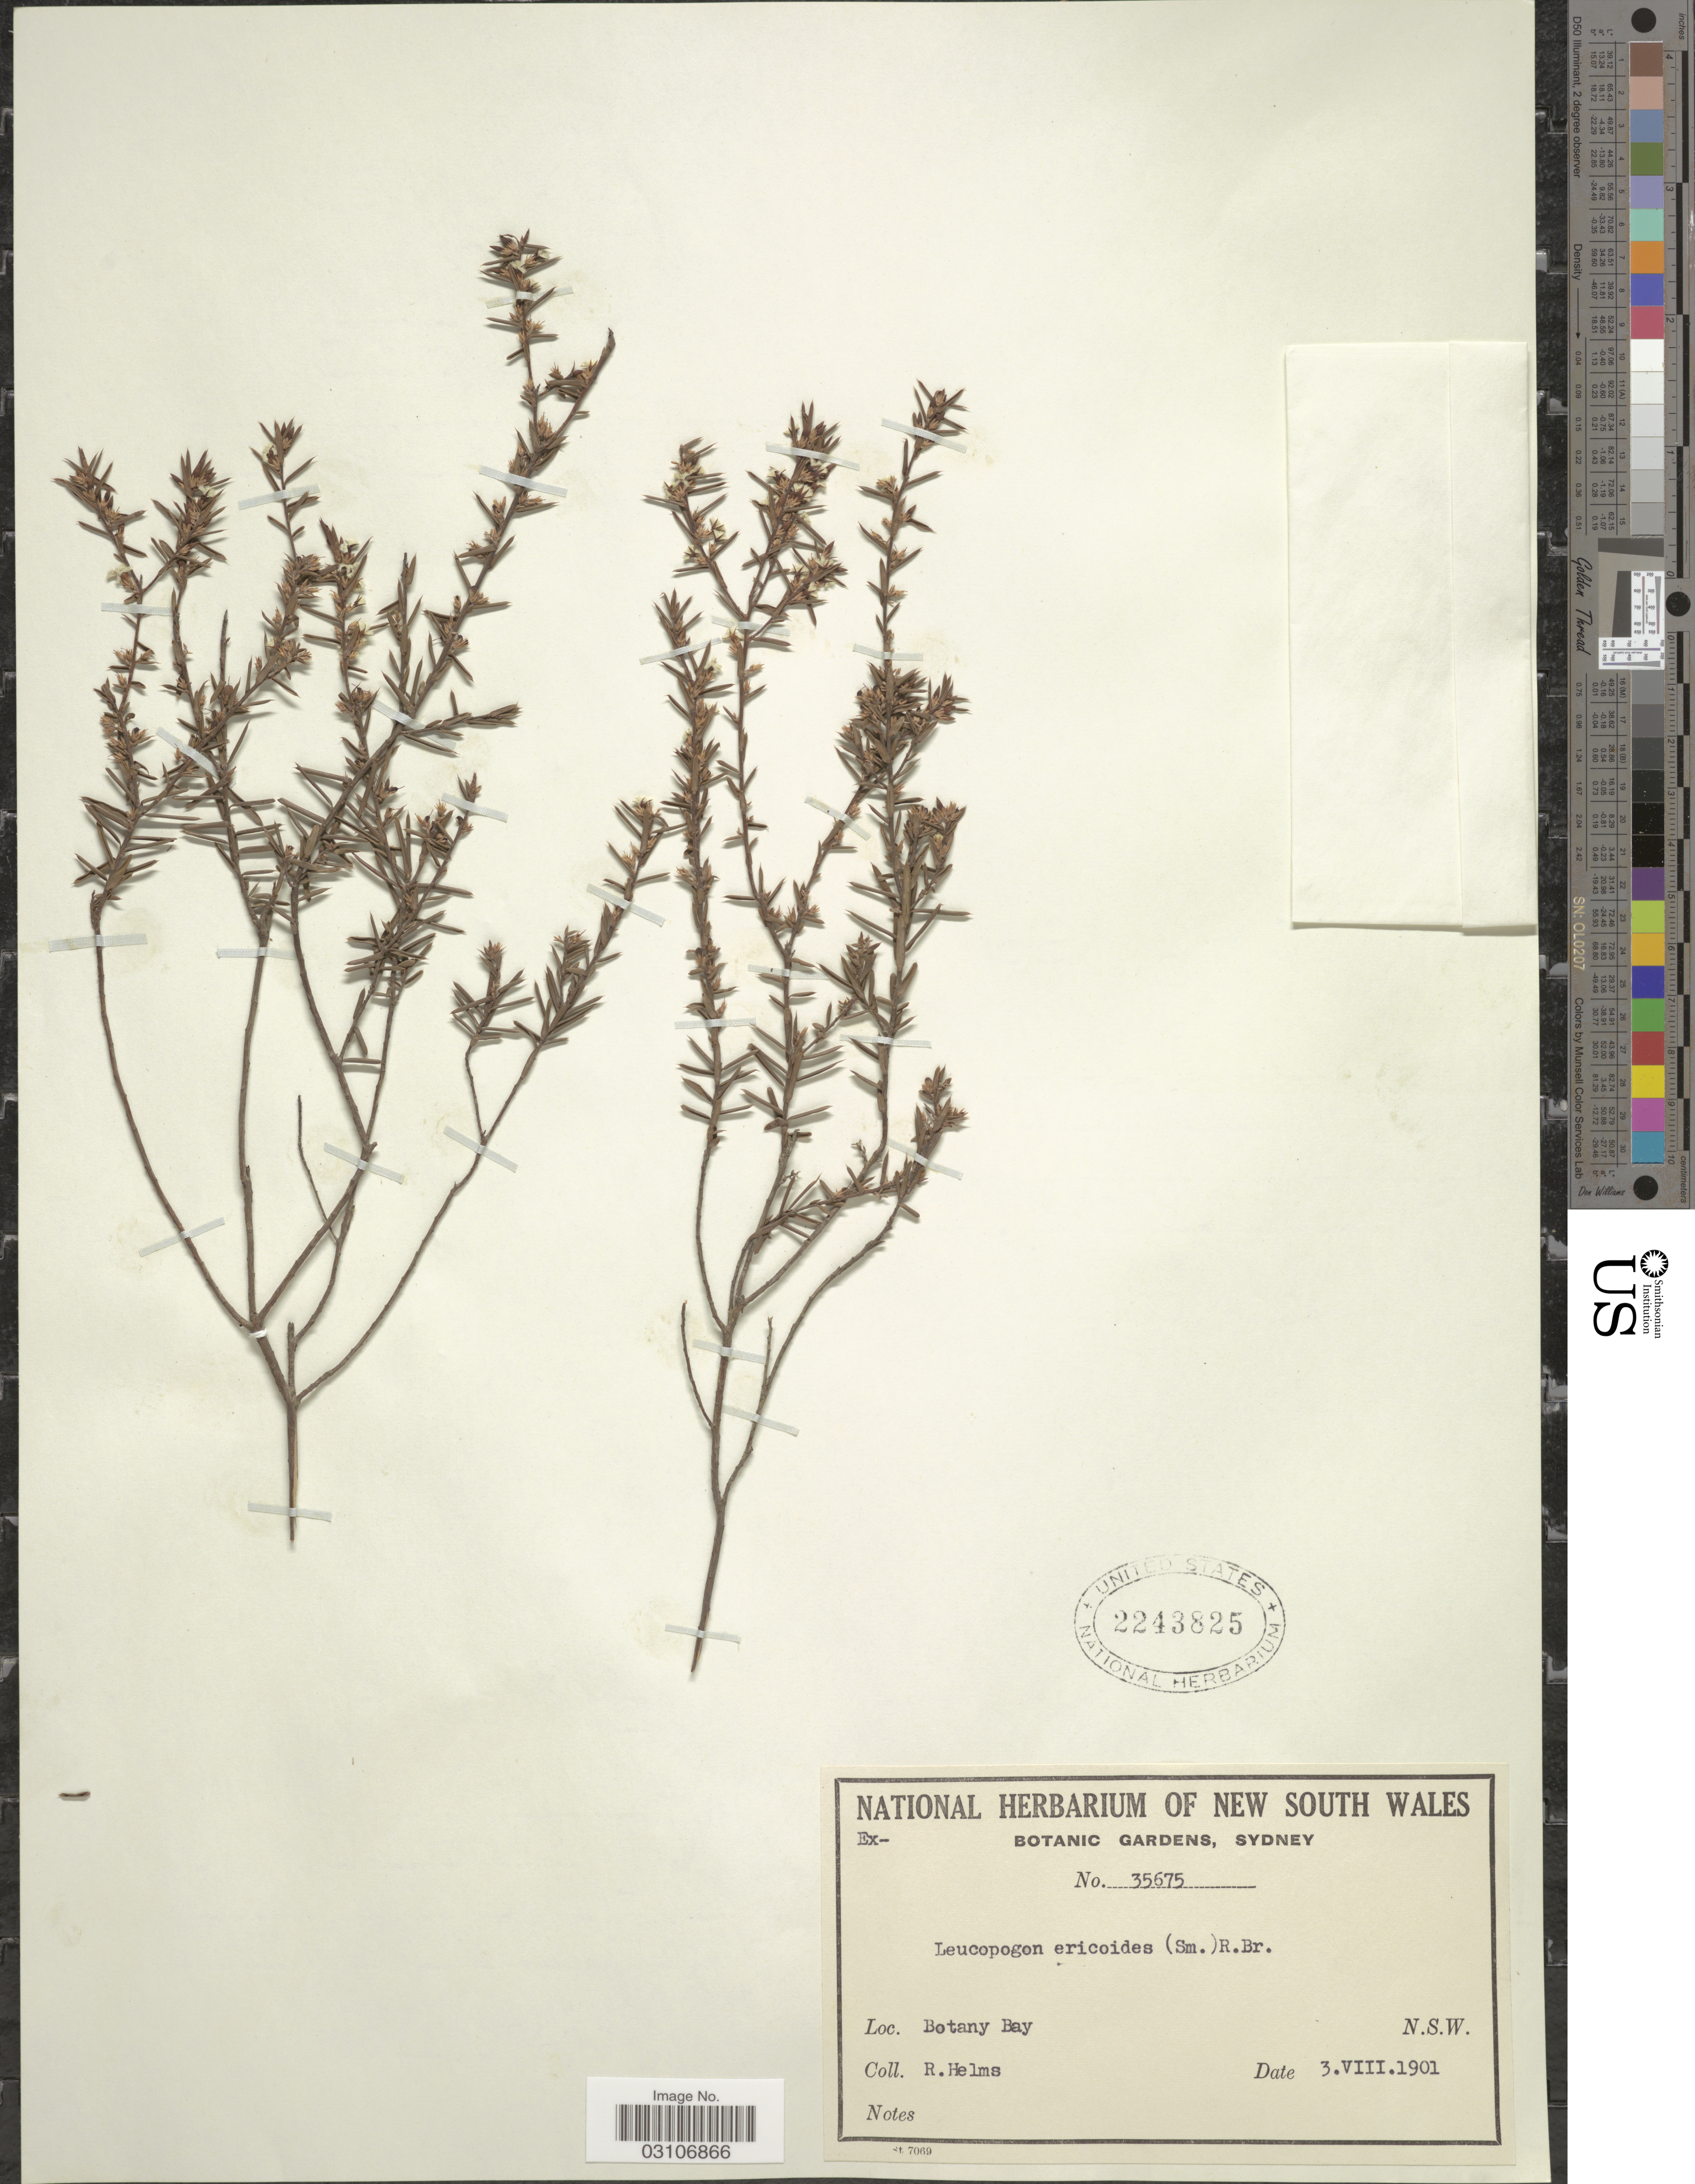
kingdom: Plantae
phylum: Tracheophyta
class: Magnoliopsida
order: Ericales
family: Ericaceae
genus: Leucopogon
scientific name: Leucopogon ericoides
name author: R. Br.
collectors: R. Helms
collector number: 35675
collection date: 1901-08-03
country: Australia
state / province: New South Wales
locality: Botany Bay.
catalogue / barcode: US 2243825